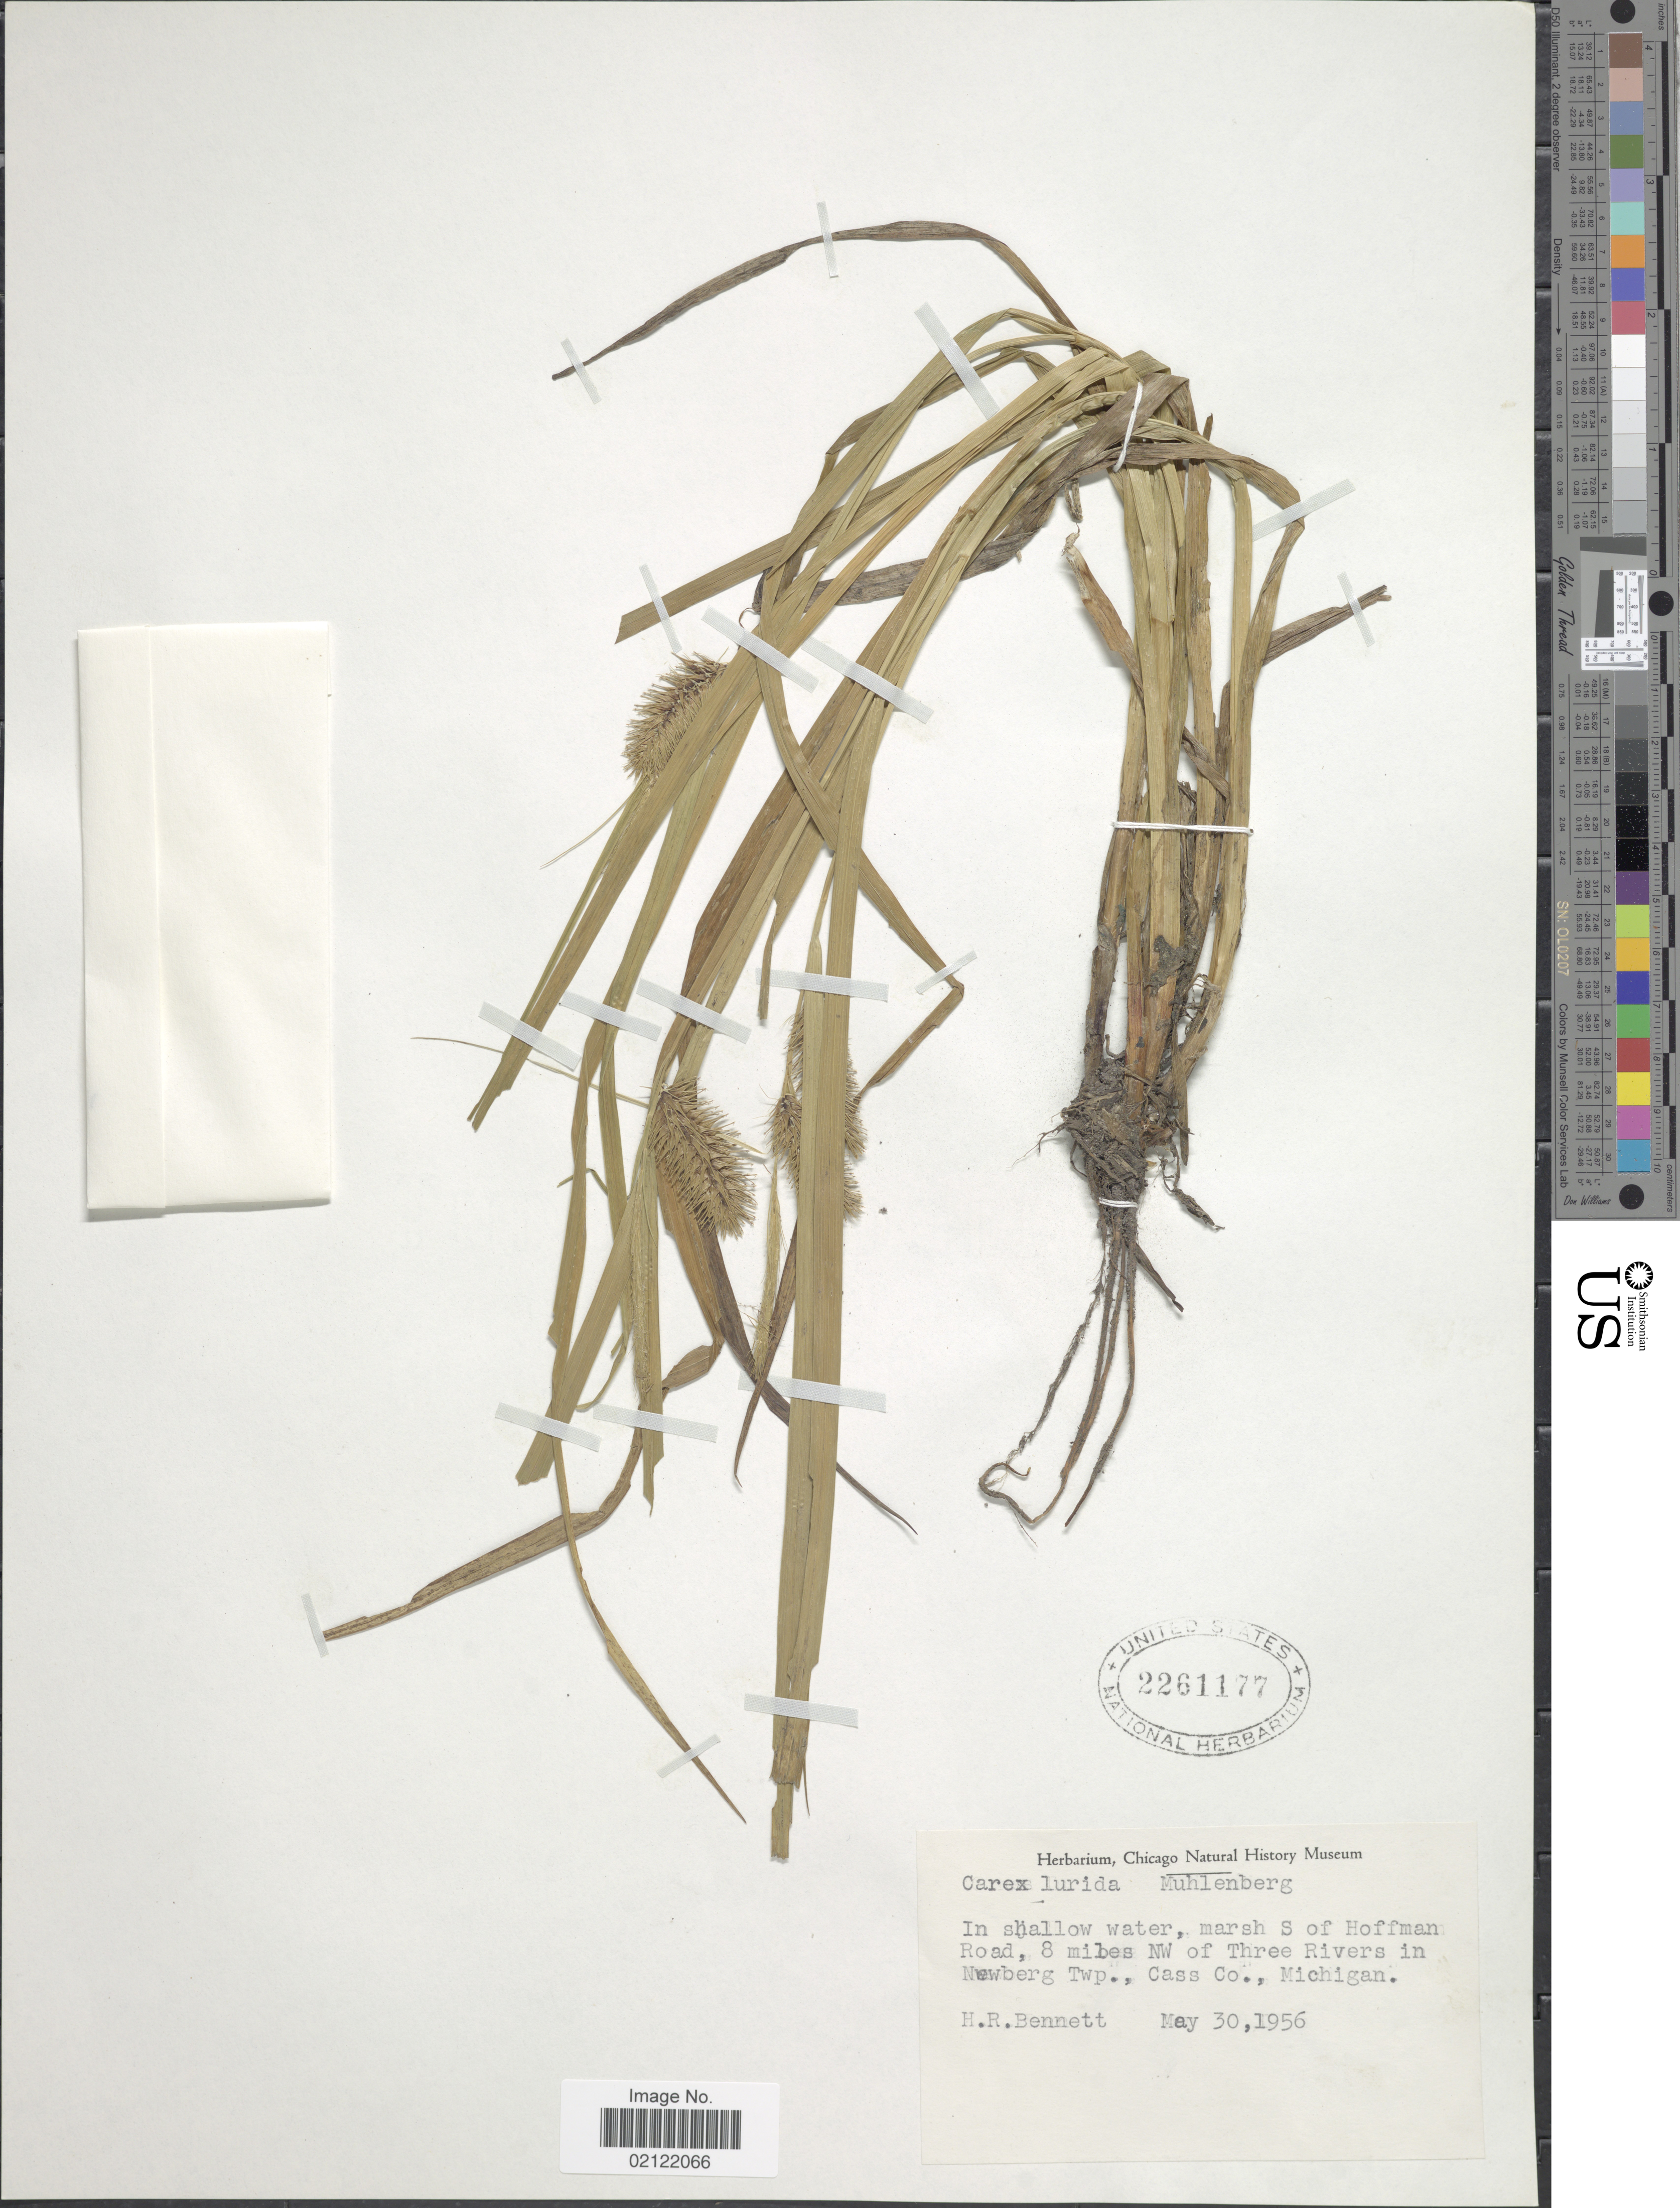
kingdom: Plantae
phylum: Tracheophyta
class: Liliopsida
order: Poales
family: Cyperaceae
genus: Carex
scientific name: Carex lurida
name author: Wahlenb.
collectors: H. R. Bennett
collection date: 1956-05-30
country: United States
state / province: Michigan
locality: In shallow water, marsh S of Hoffman Road, 8 miles NW of Three Rivers in Newberg Twp., Cass Co.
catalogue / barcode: US 2261177